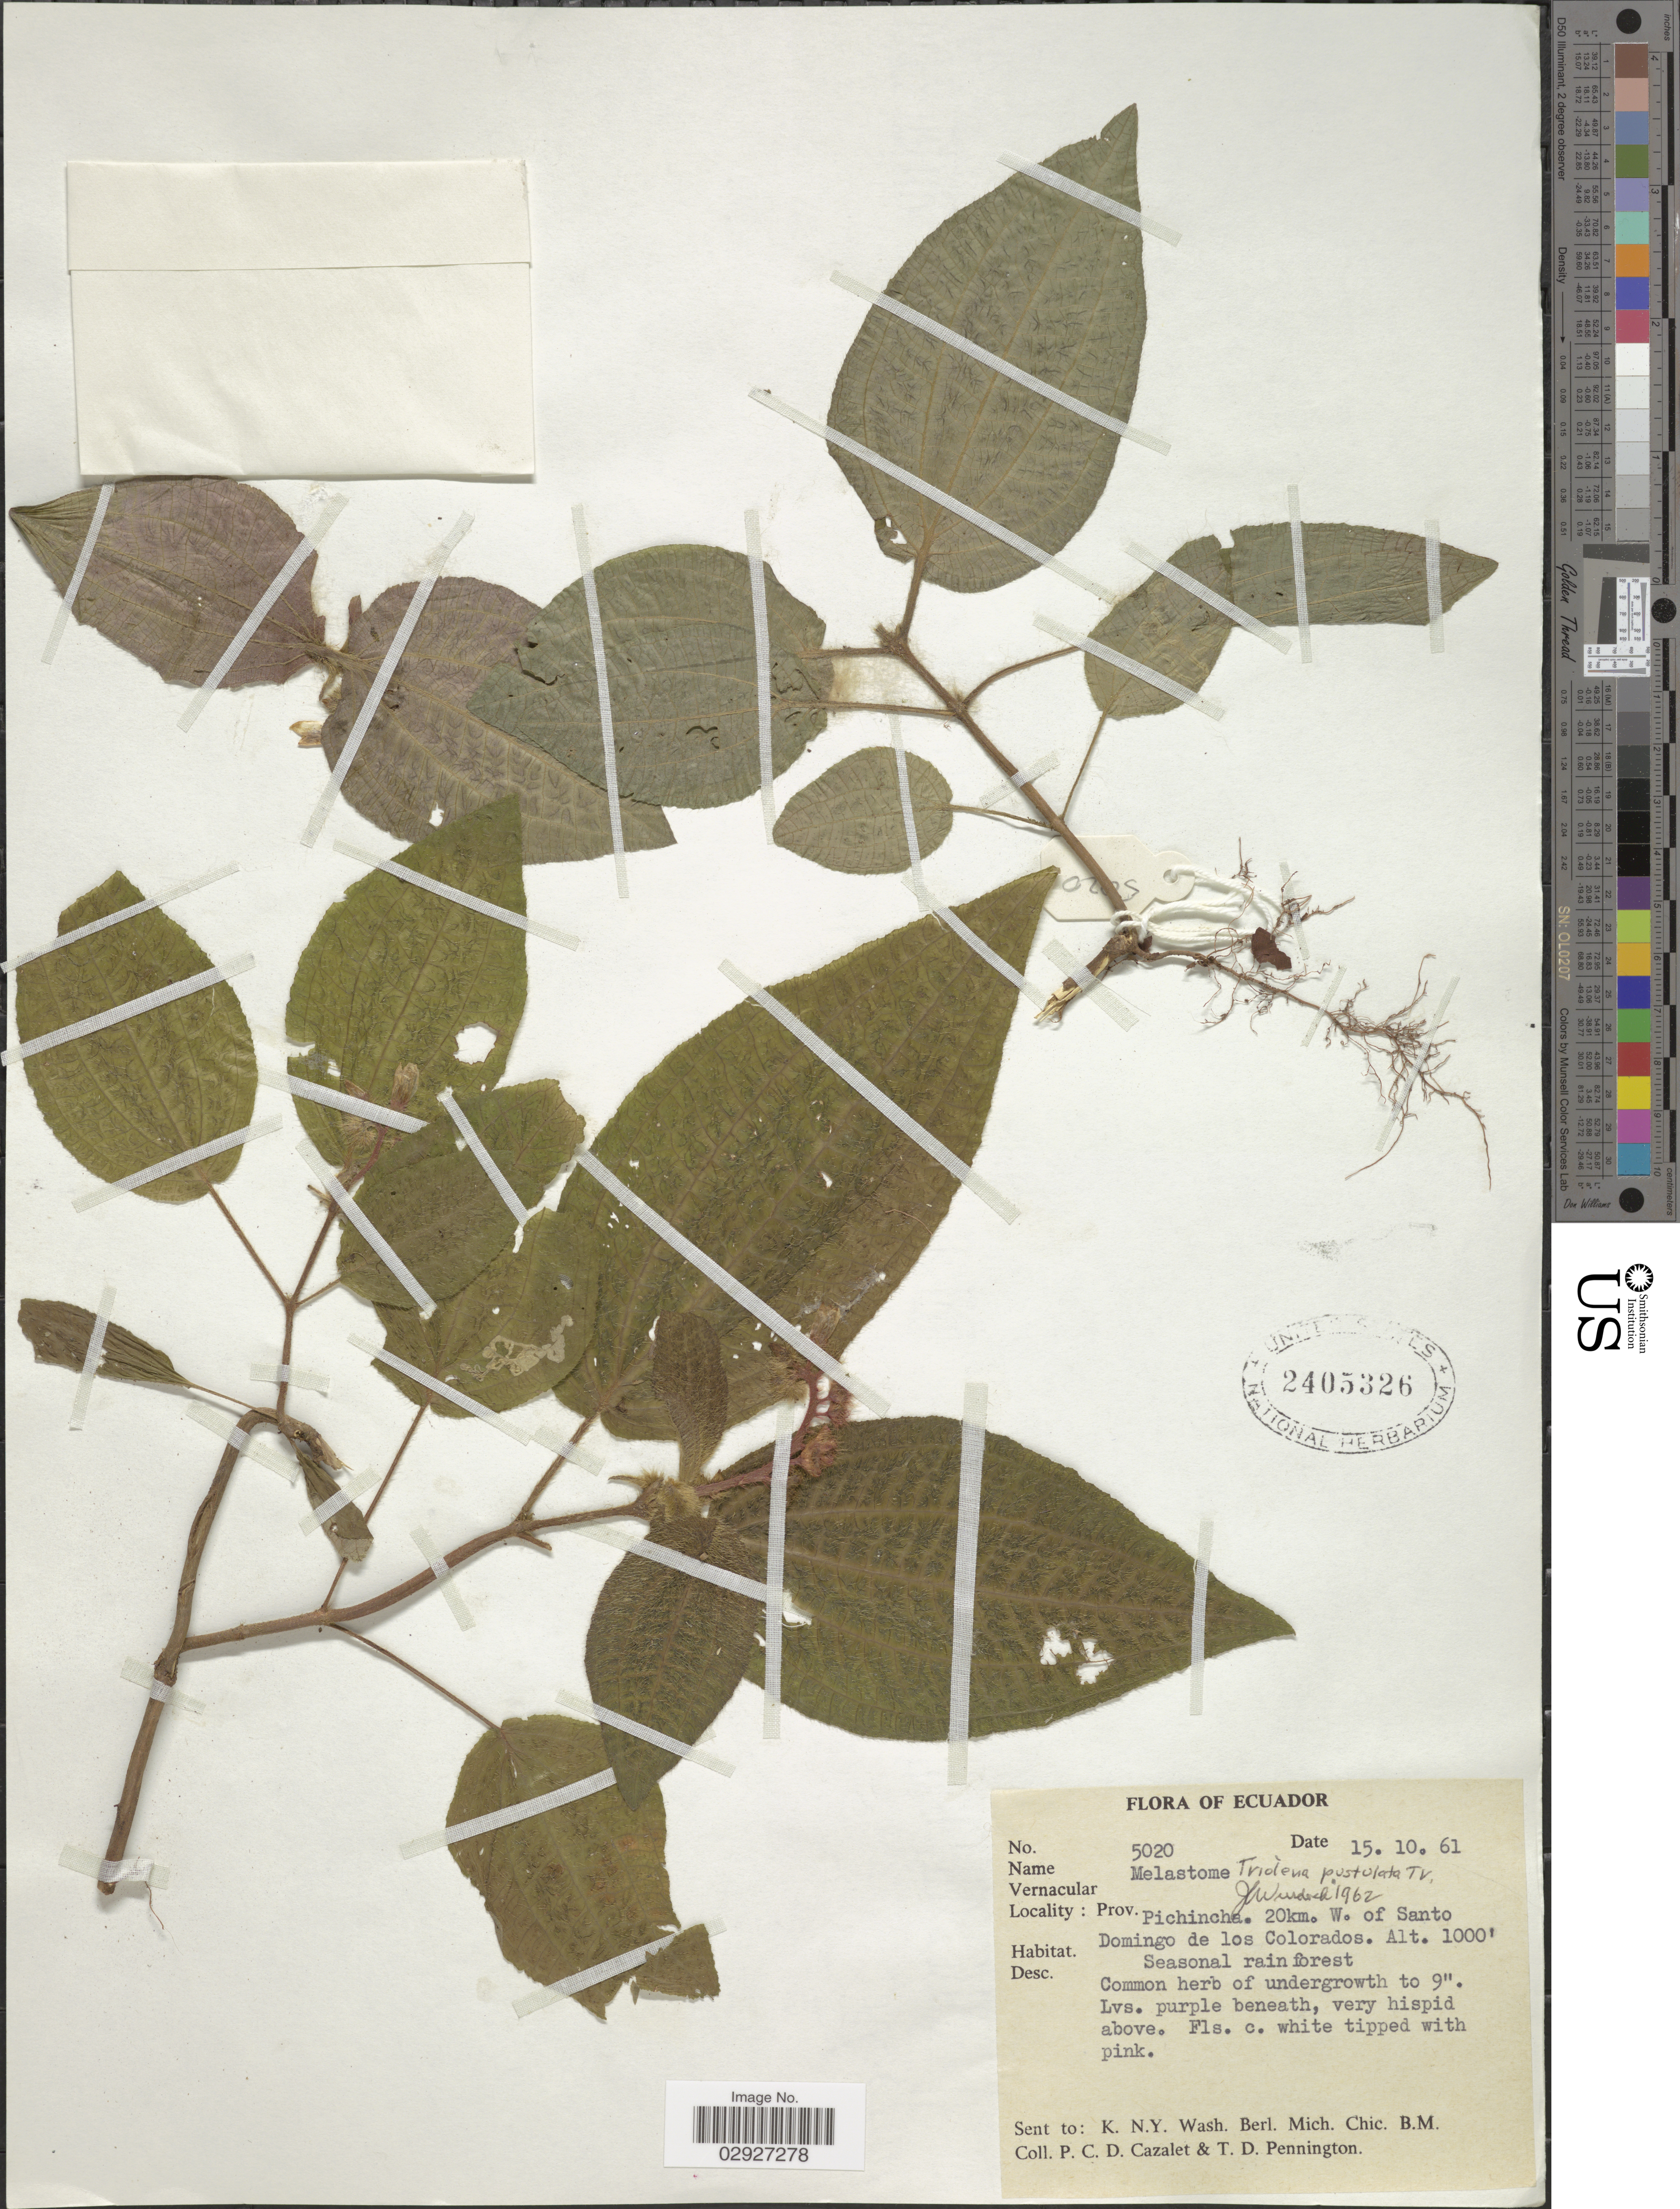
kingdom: Plantae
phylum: Tracheophyta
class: Magnoliopsida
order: Myrtales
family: Melastomataceae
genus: Triolena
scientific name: Triolena pustulata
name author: Triana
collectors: P. C. D. Cazalet & T. D. Pennington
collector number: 5020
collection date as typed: Transcribed d/m/y: 15/10/61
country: Ecuador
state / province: Pichincha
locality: Prov. Pichincha, 20km. W. of Santo Domingo de los Colorados.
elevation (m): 305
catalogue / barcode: US 2405326